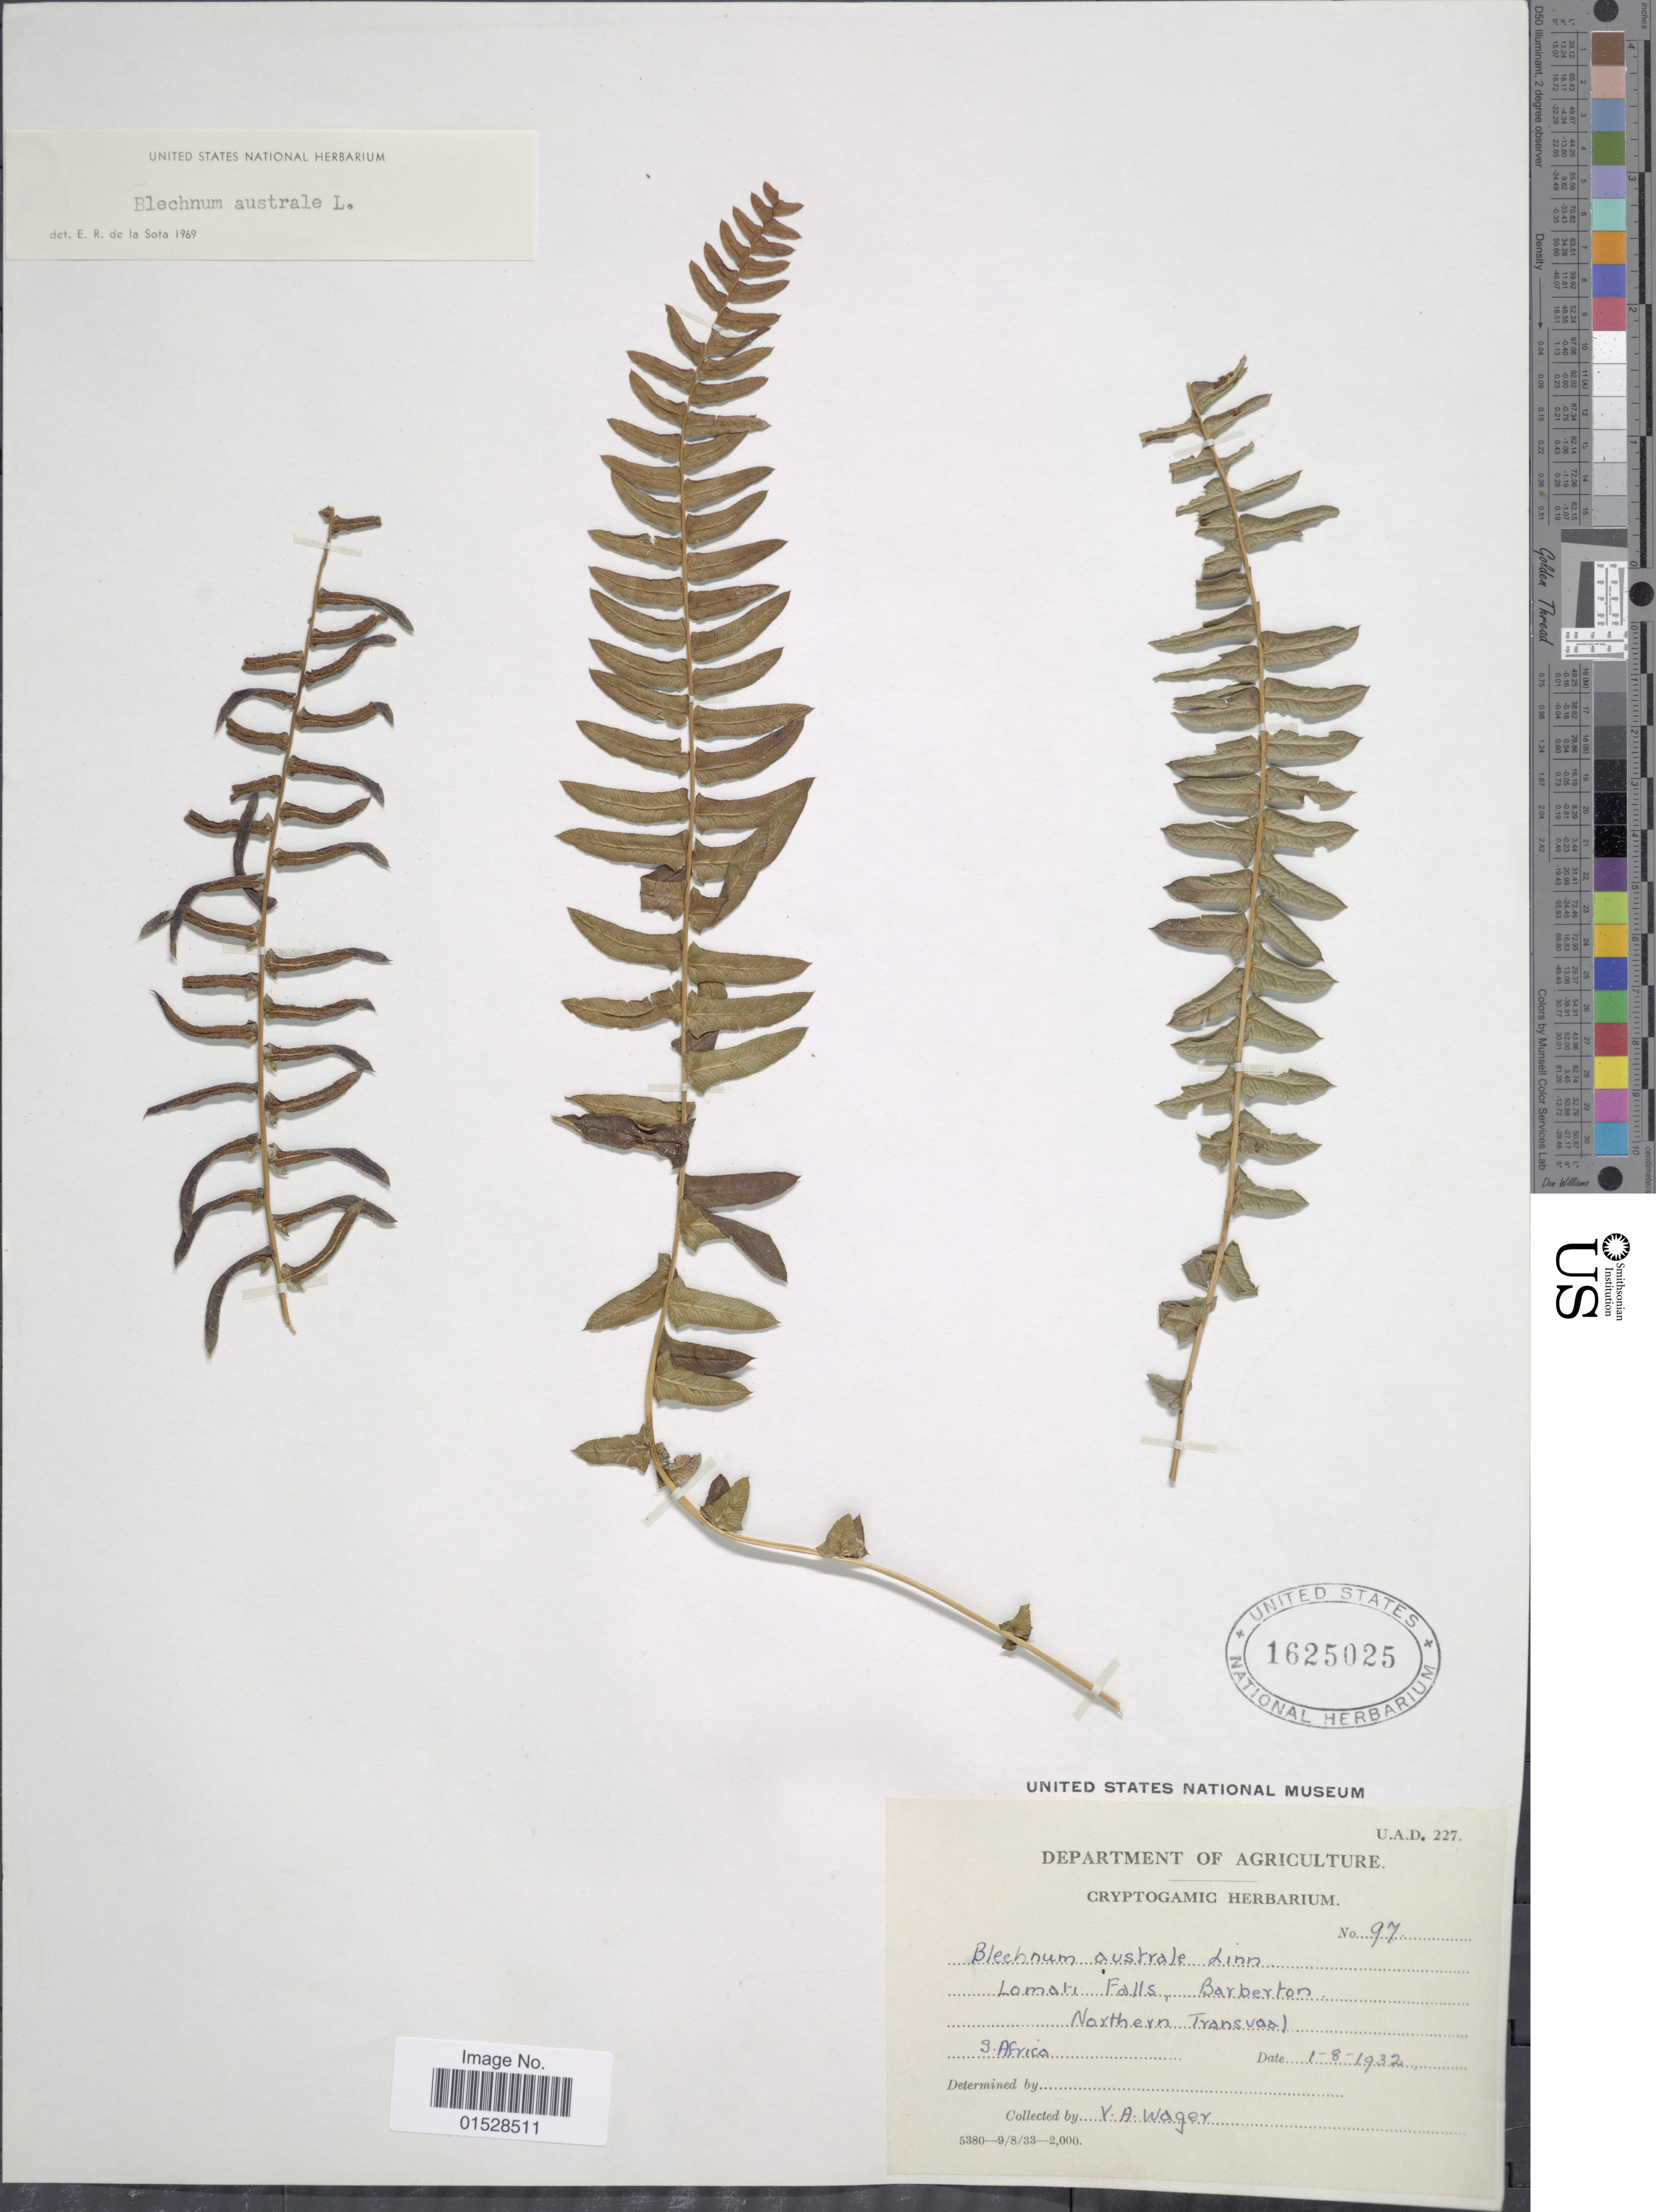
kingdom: Plantae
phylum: Tracheophyta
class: Polypodiopsida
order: Polypodiales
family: Blechnaceae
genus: Blechnum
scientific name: Blechnum australe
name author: L.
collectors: V. Wager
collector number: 97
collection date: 1932-08-01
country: South Africa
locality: Lomate Falls, Barberton, Northern Transvaal.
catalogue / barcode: US 1625025